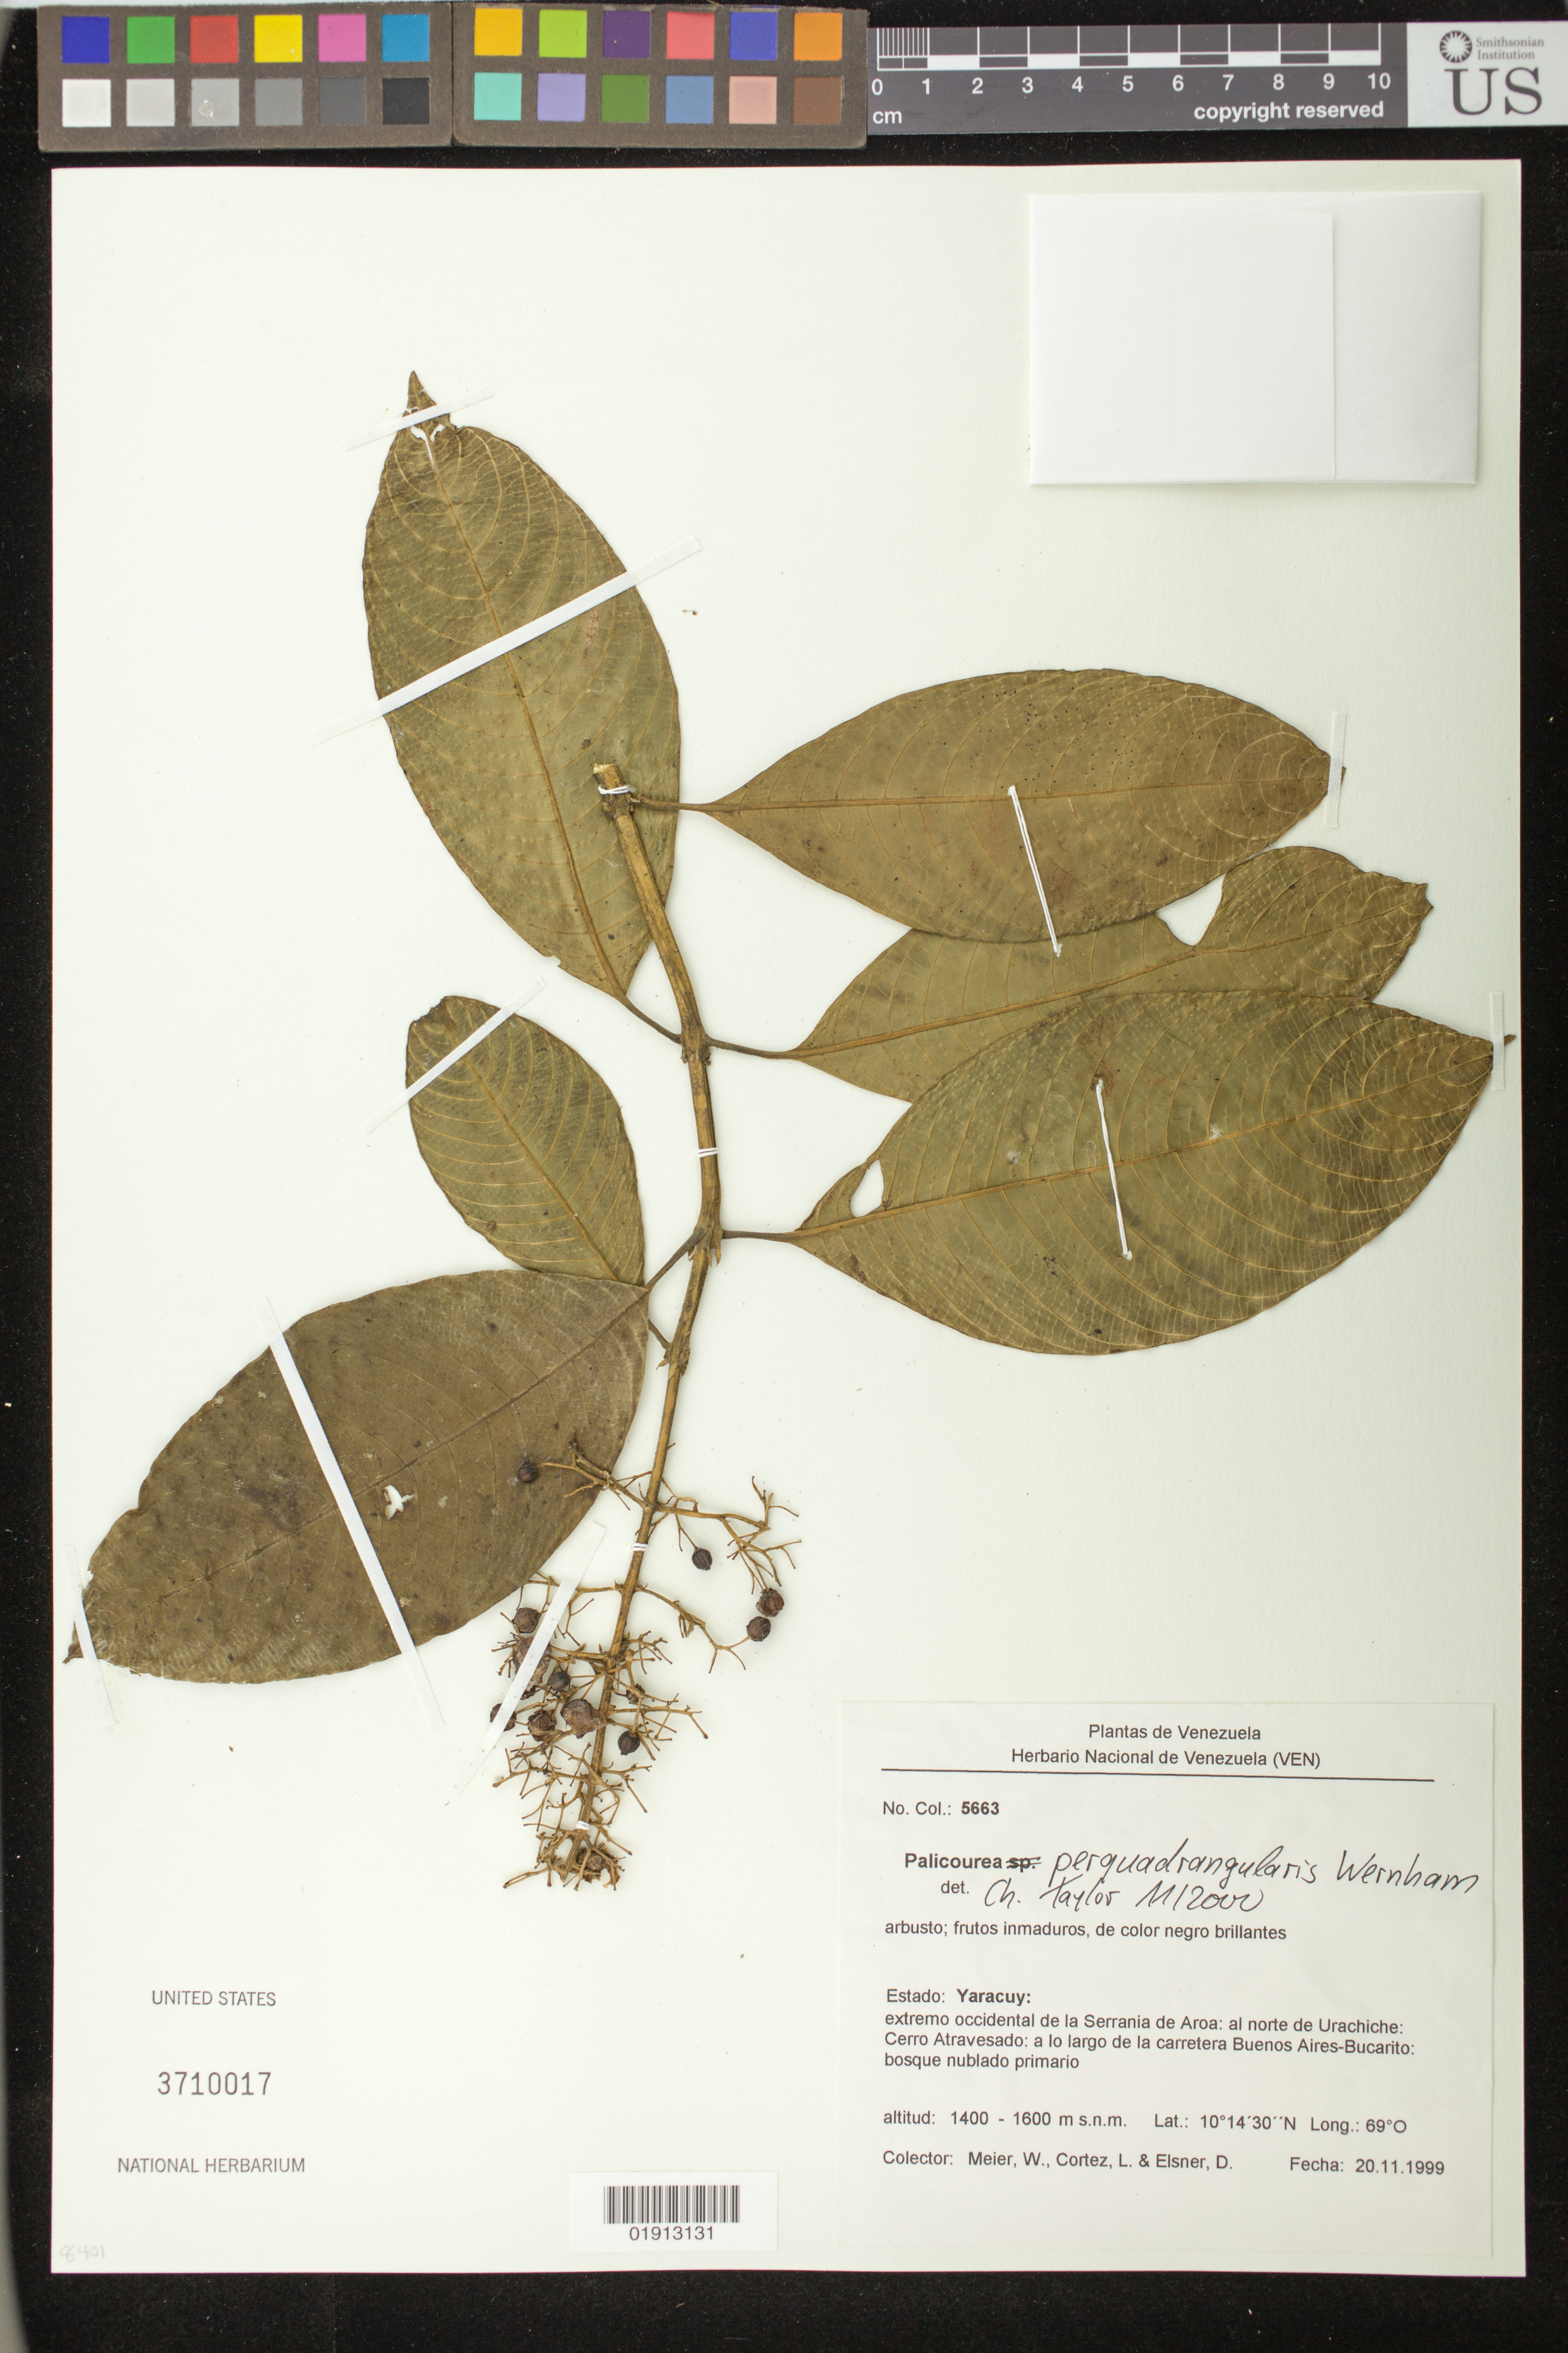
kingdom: Plantae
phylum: Tracheophyta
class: Magnoliopsida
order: Gentianales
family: Rubiaceae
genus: Palicourea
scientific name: Palicourea perquadrangularis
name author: Wernham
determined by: Taylor, C.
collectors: W. Meier, L. Cortéz & D. Elsner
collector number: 5663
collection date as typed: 20 Nov 1999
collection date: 1999-11-20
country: Venezuela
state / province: Yaracuy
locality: Extremo occidental de la Serrania de Aroa: al norte de Urachiche: Cerro Atravesado: a lo largo de la carretera Buenos Aires-Bucarito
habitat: bosque nublado primario.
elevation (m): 1400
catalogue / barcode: US 3710017